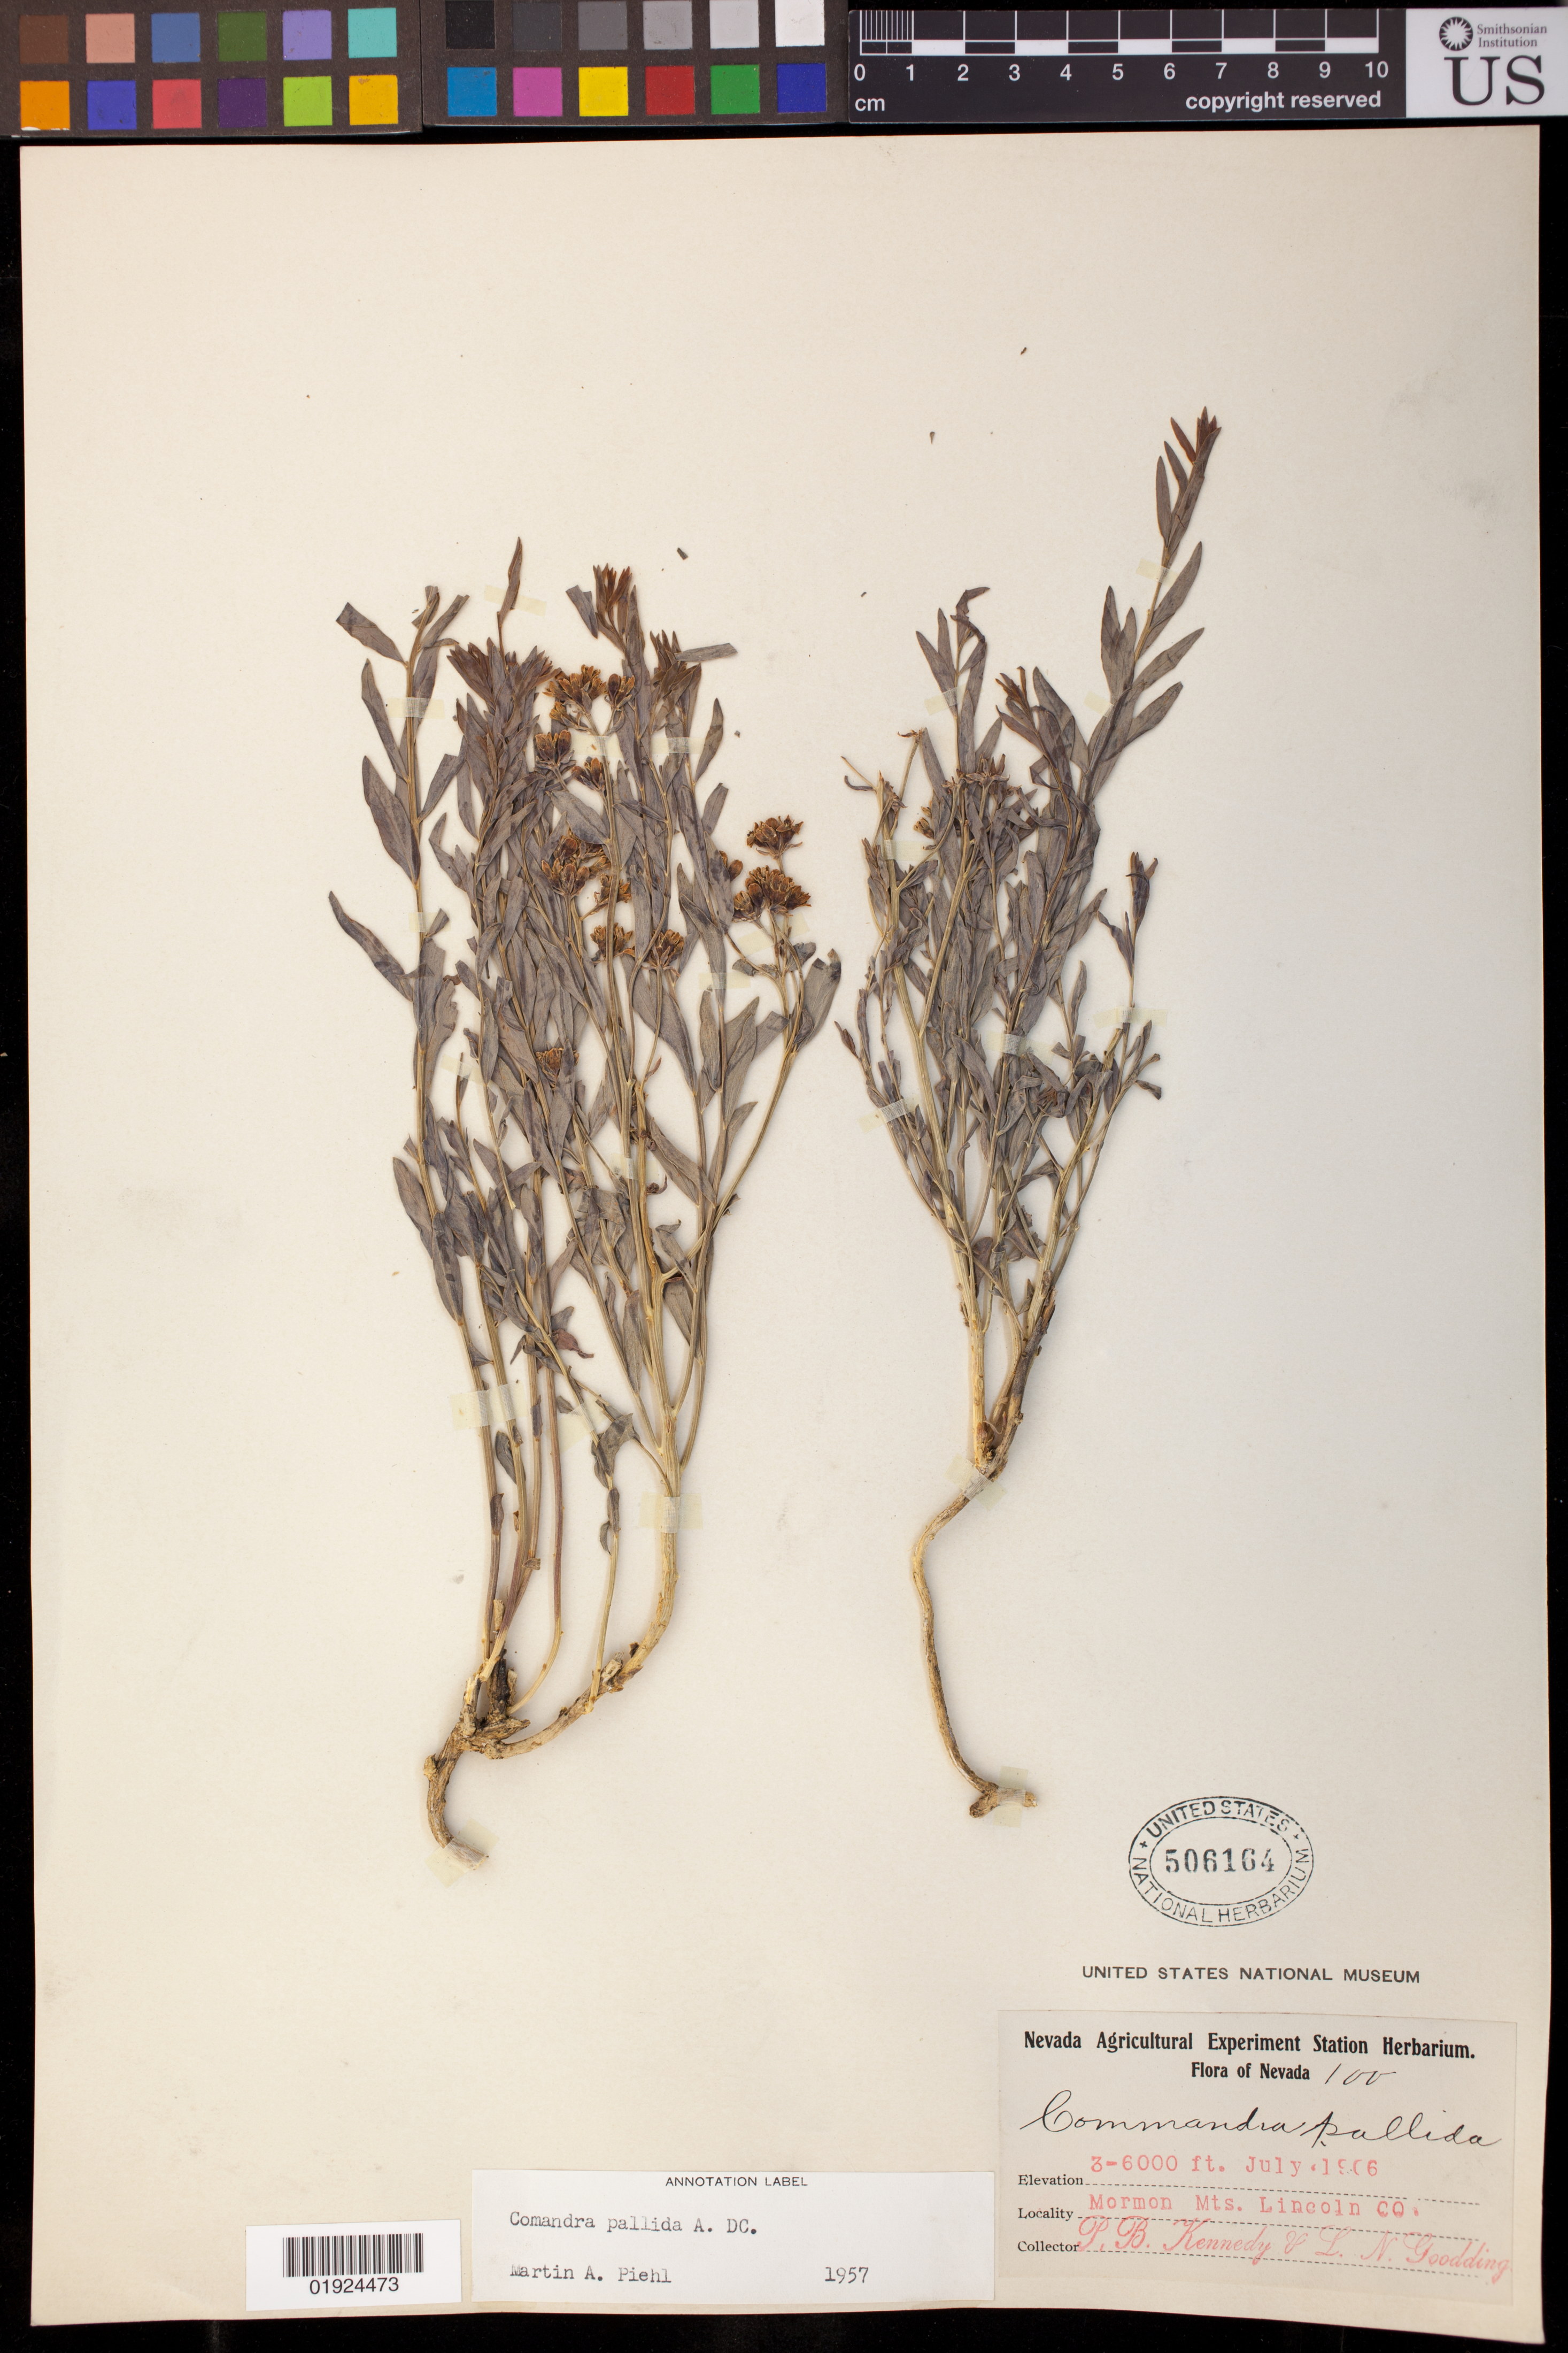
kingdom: Plantae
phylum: Tracheophyta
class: Magnoliopsida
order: Santalales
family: Comandraceae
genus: Comandra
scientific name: Comandra pallida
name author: A. DC.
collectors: P. B. Kennedy & L. N. Goodding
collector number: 100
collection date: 1906-07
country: United States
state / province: Nevada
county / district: Lincoln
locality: Mormon Mts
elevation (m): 914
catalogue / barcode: US 506164